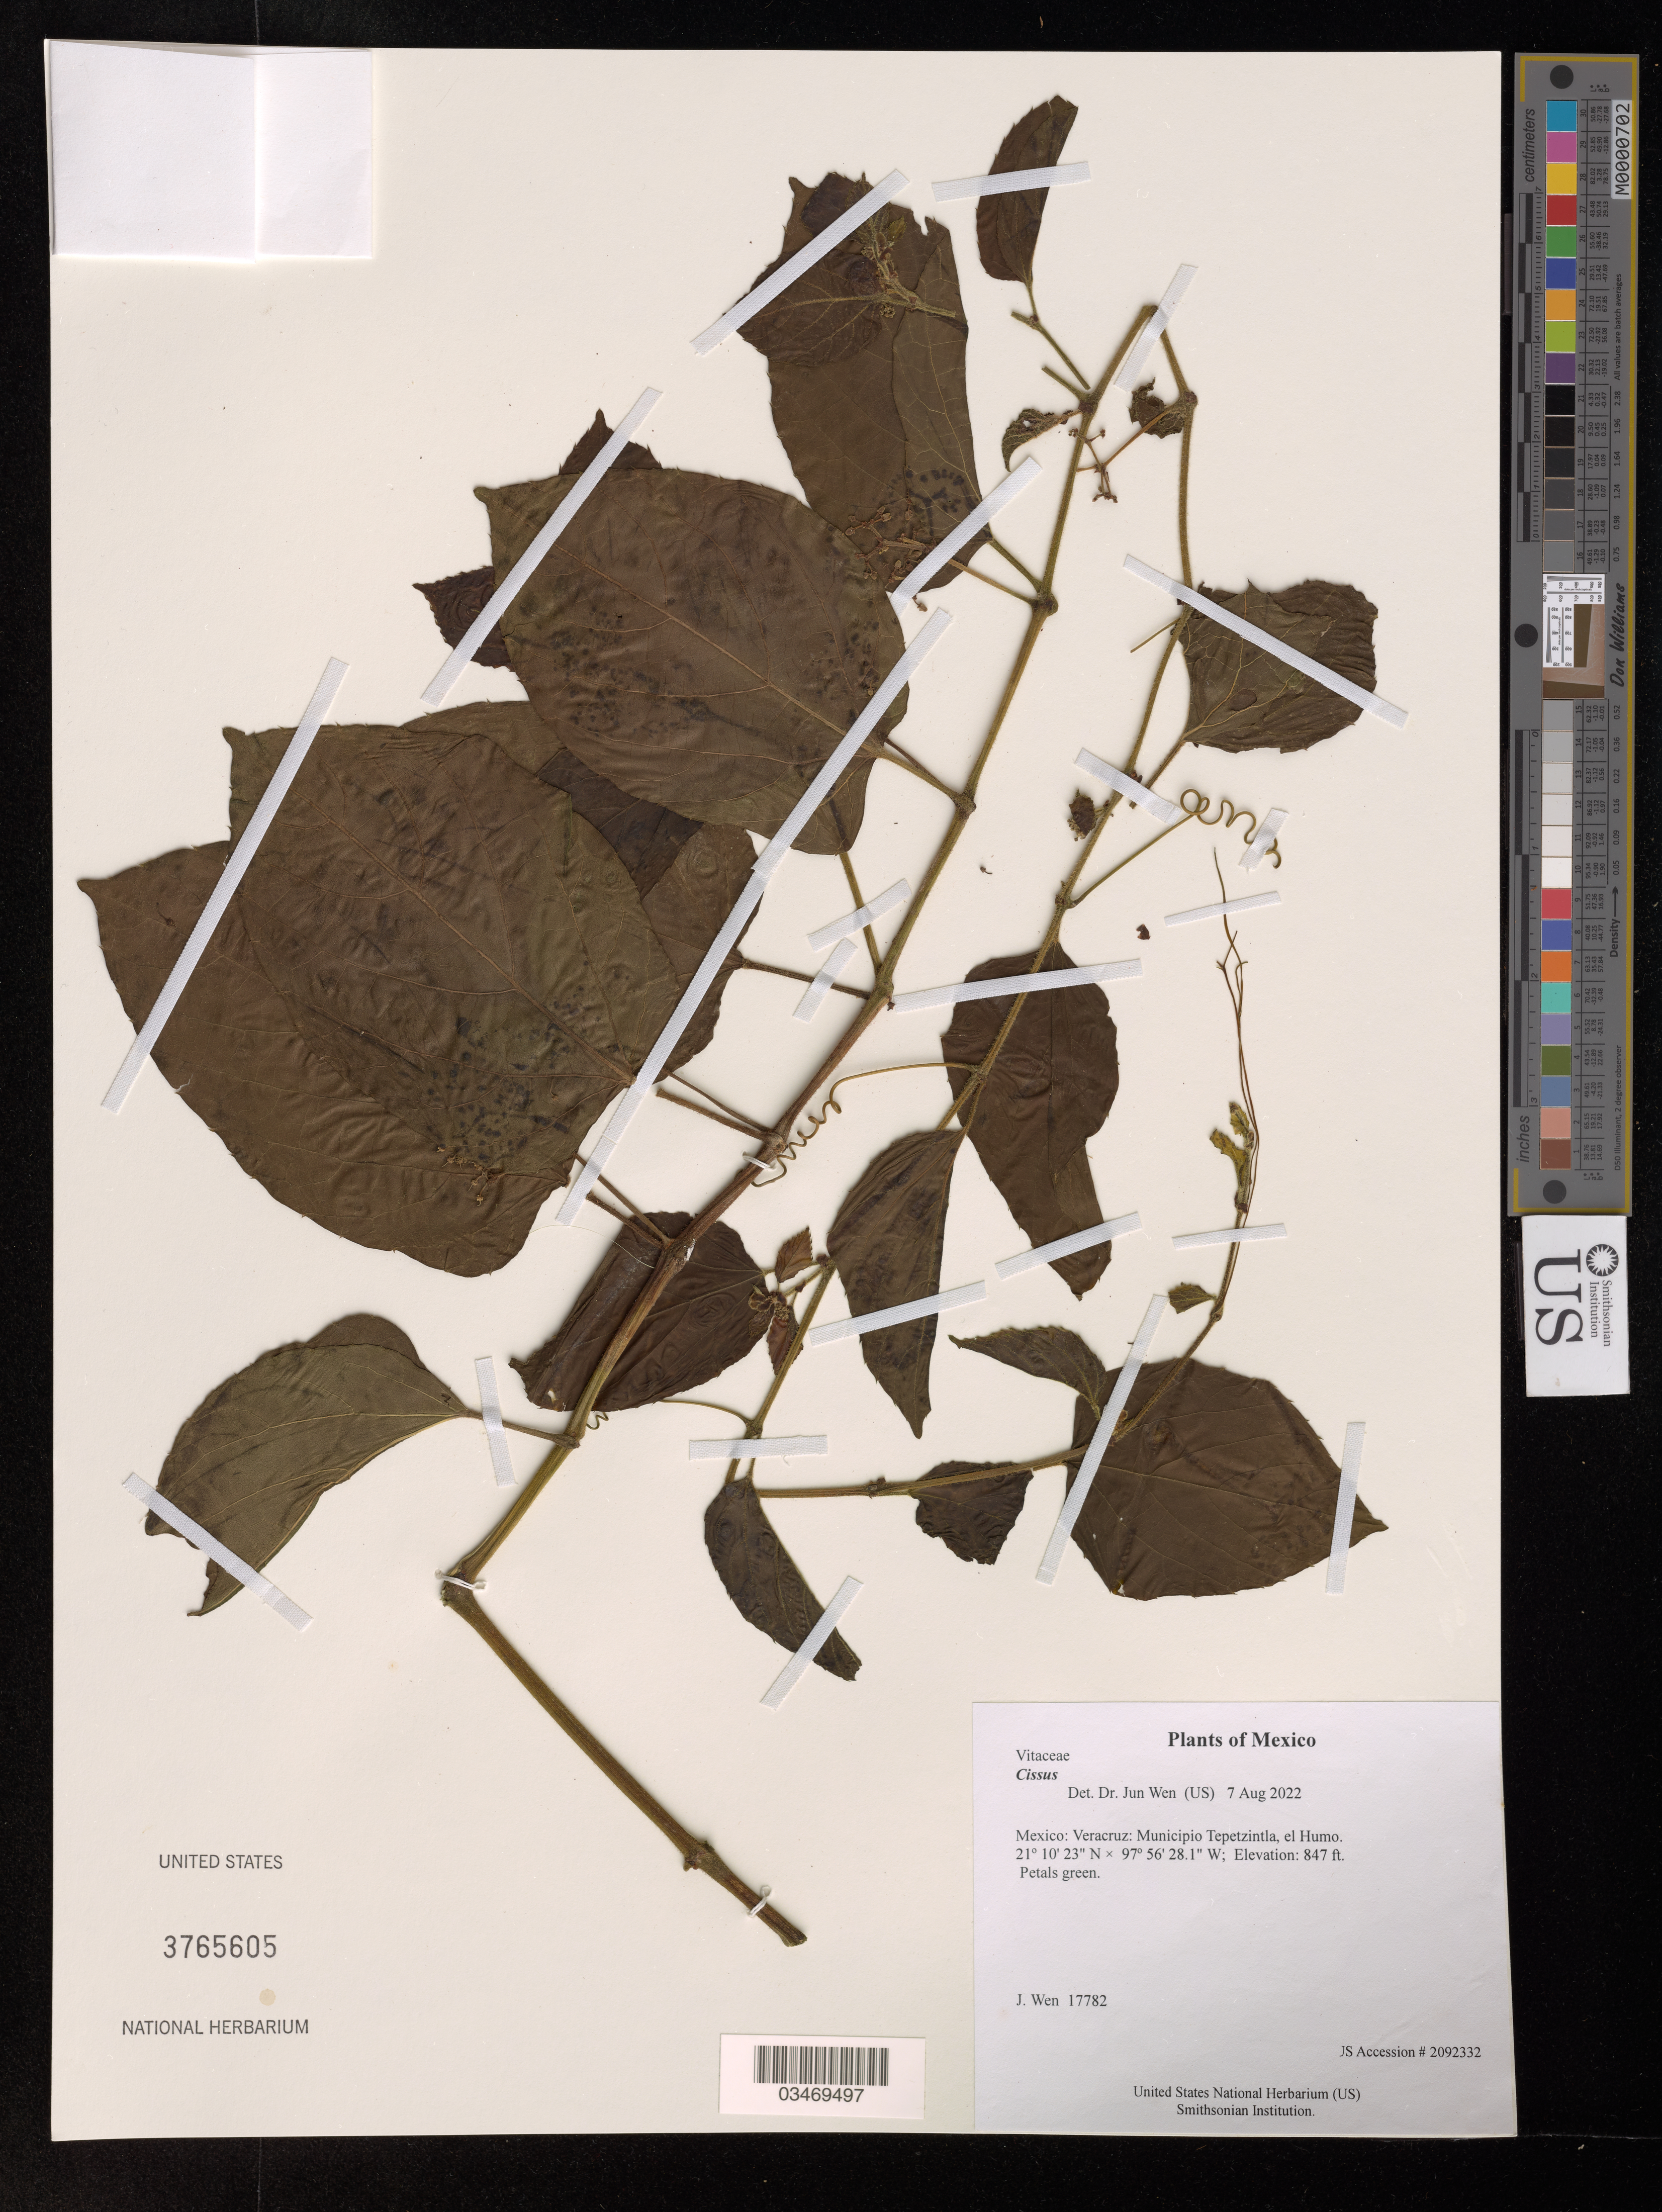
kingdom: Plantae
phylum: Tracheophyta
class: Magnoliopsida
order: Vitales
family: Vitaceae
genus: Cissus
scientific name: Cissus sp.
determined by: Wen, Jun, (BOT), Smithsonian Institution - National Museum of Natural History (UNITED STATES)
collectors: J. Wen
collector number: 17782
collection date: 2022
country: Mexico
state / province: Veracruz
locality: Municipio Tepetzintla, el Humo.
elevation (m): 258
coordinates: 21 10.38 N, 97 56.469 W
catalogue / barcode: US 3765605